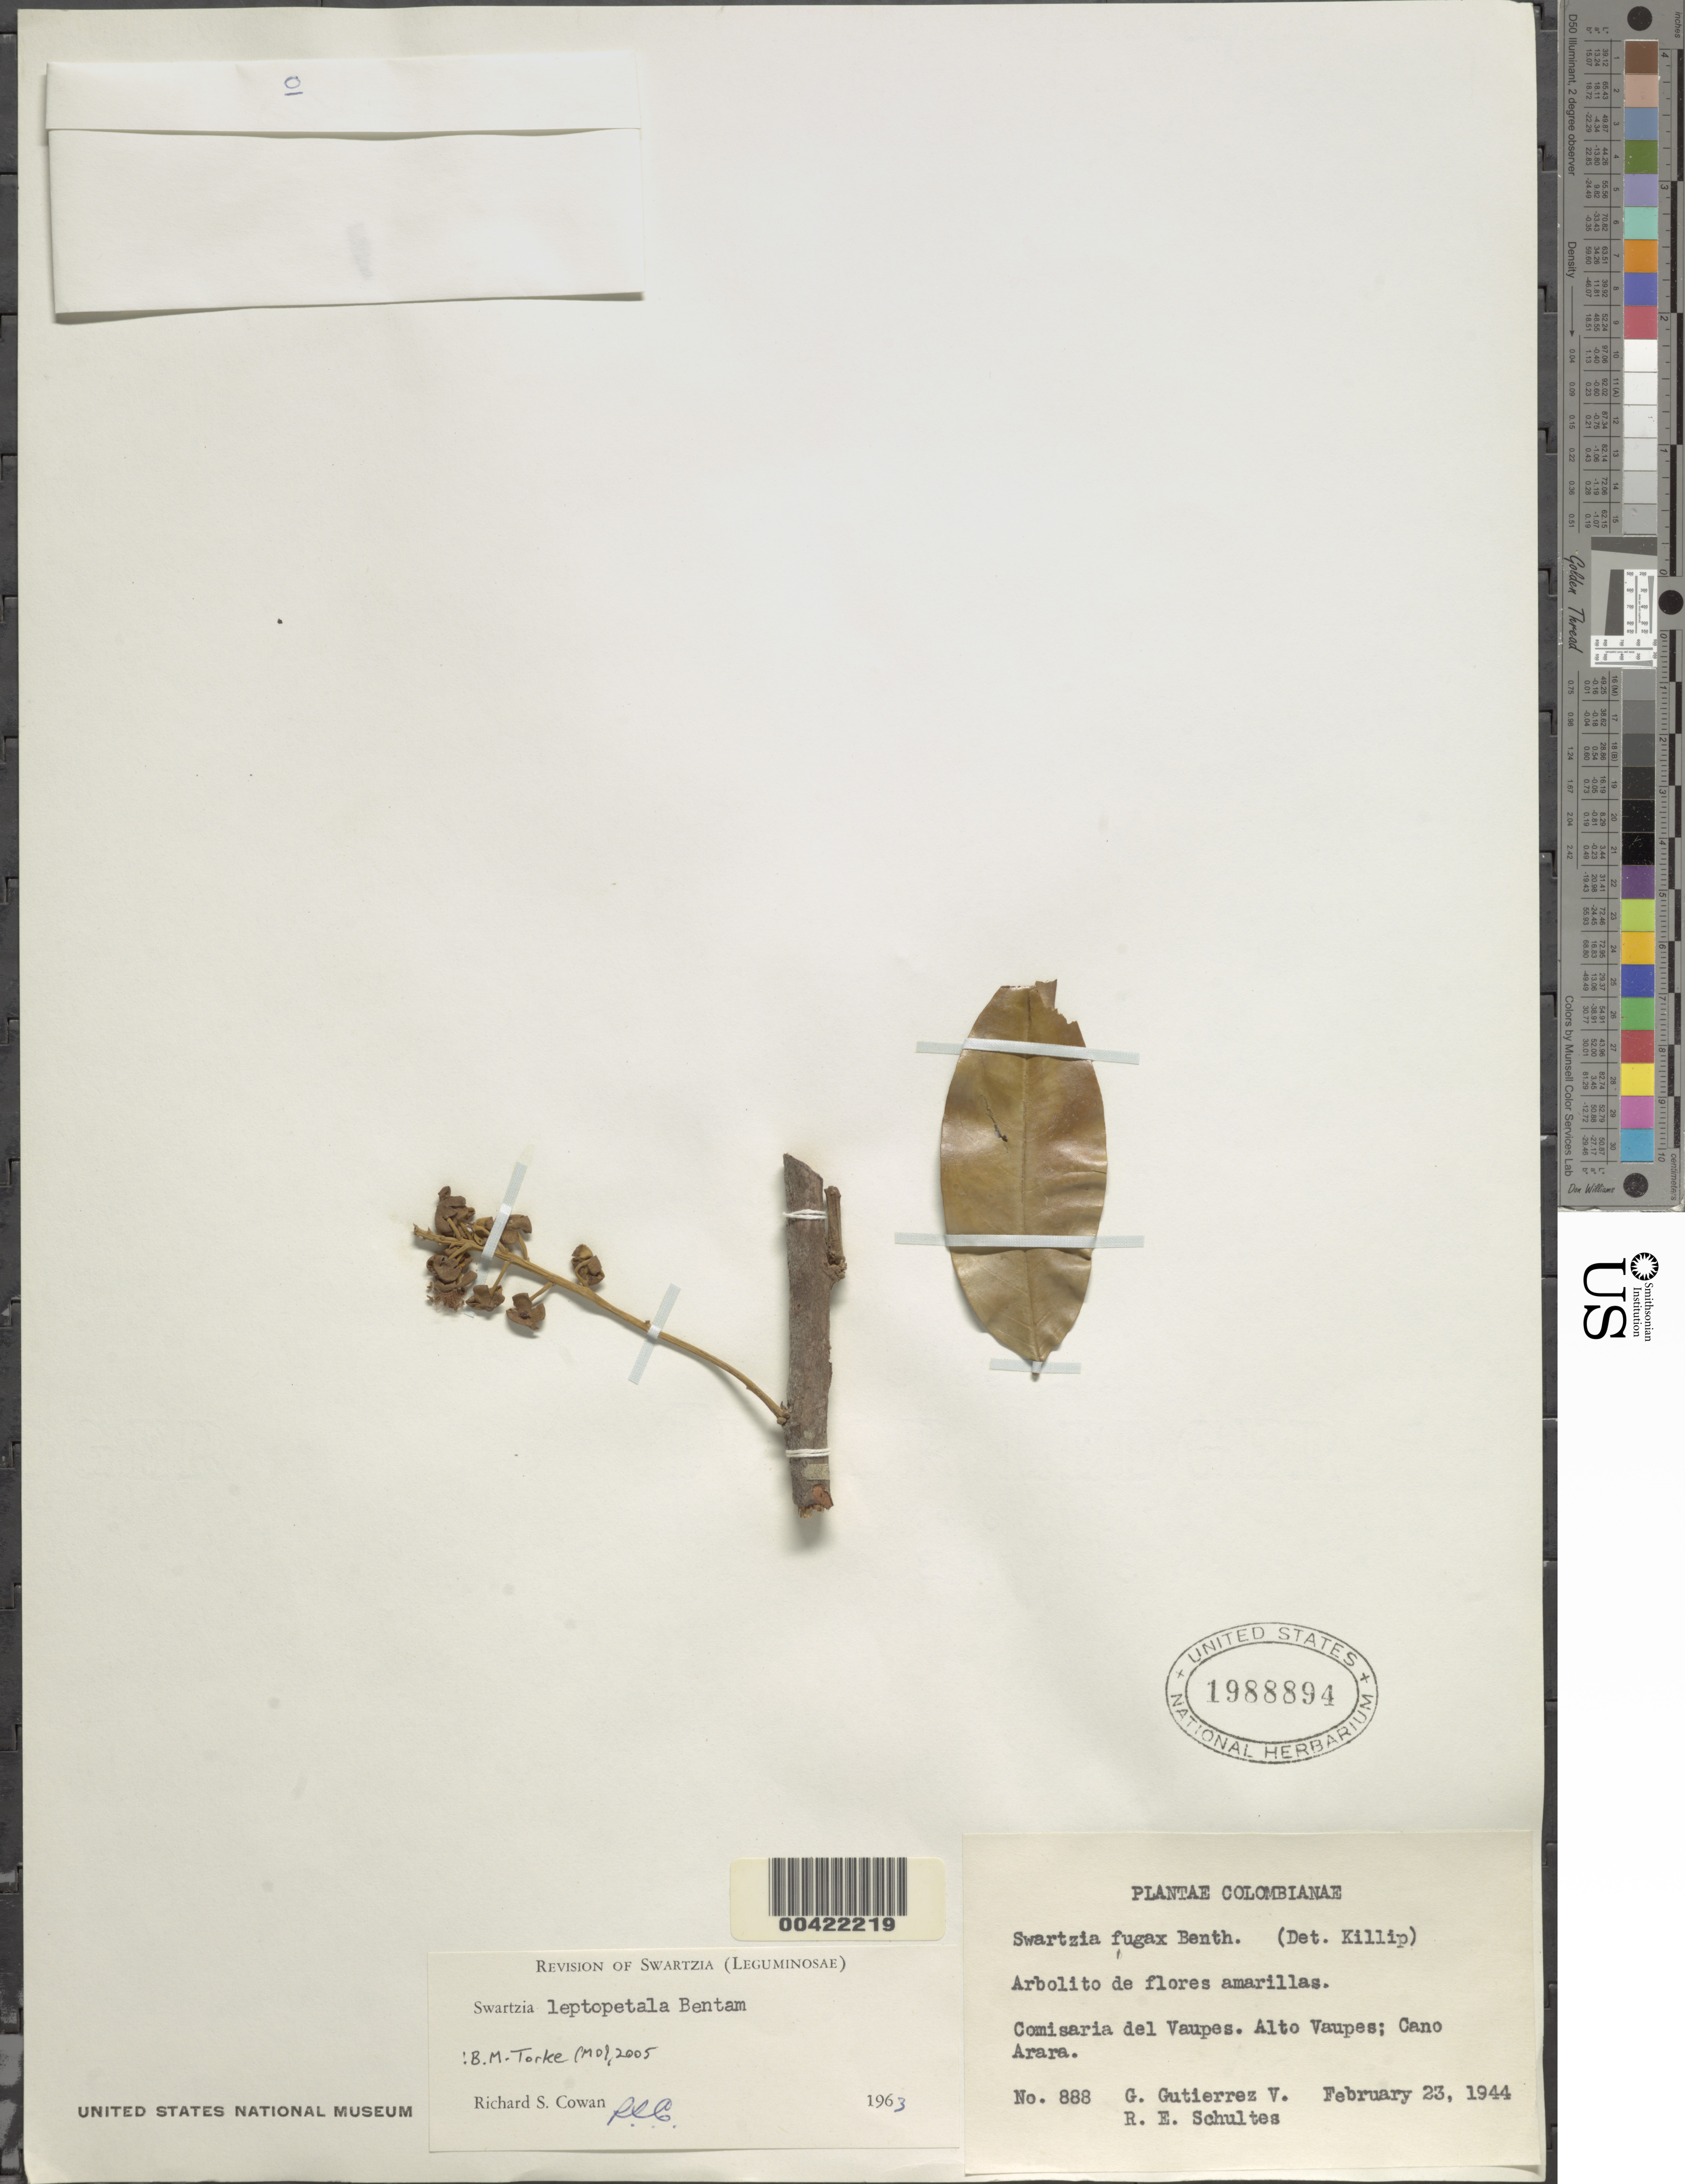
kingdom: Plantae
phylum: Tracheophyta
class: Magnoliopsida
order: Fabales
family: Fabaceae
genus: Swartzia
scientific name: Swartzia leptopetala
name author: Benth.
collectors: G. Gutiérrez V. & R. E. Schultes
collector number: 888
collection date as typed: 23 Feb 1944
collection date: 1944-02-23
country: Colombia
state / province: Vaupés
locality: Caño Arara; Alto Vaupes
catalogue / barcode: US 1988894